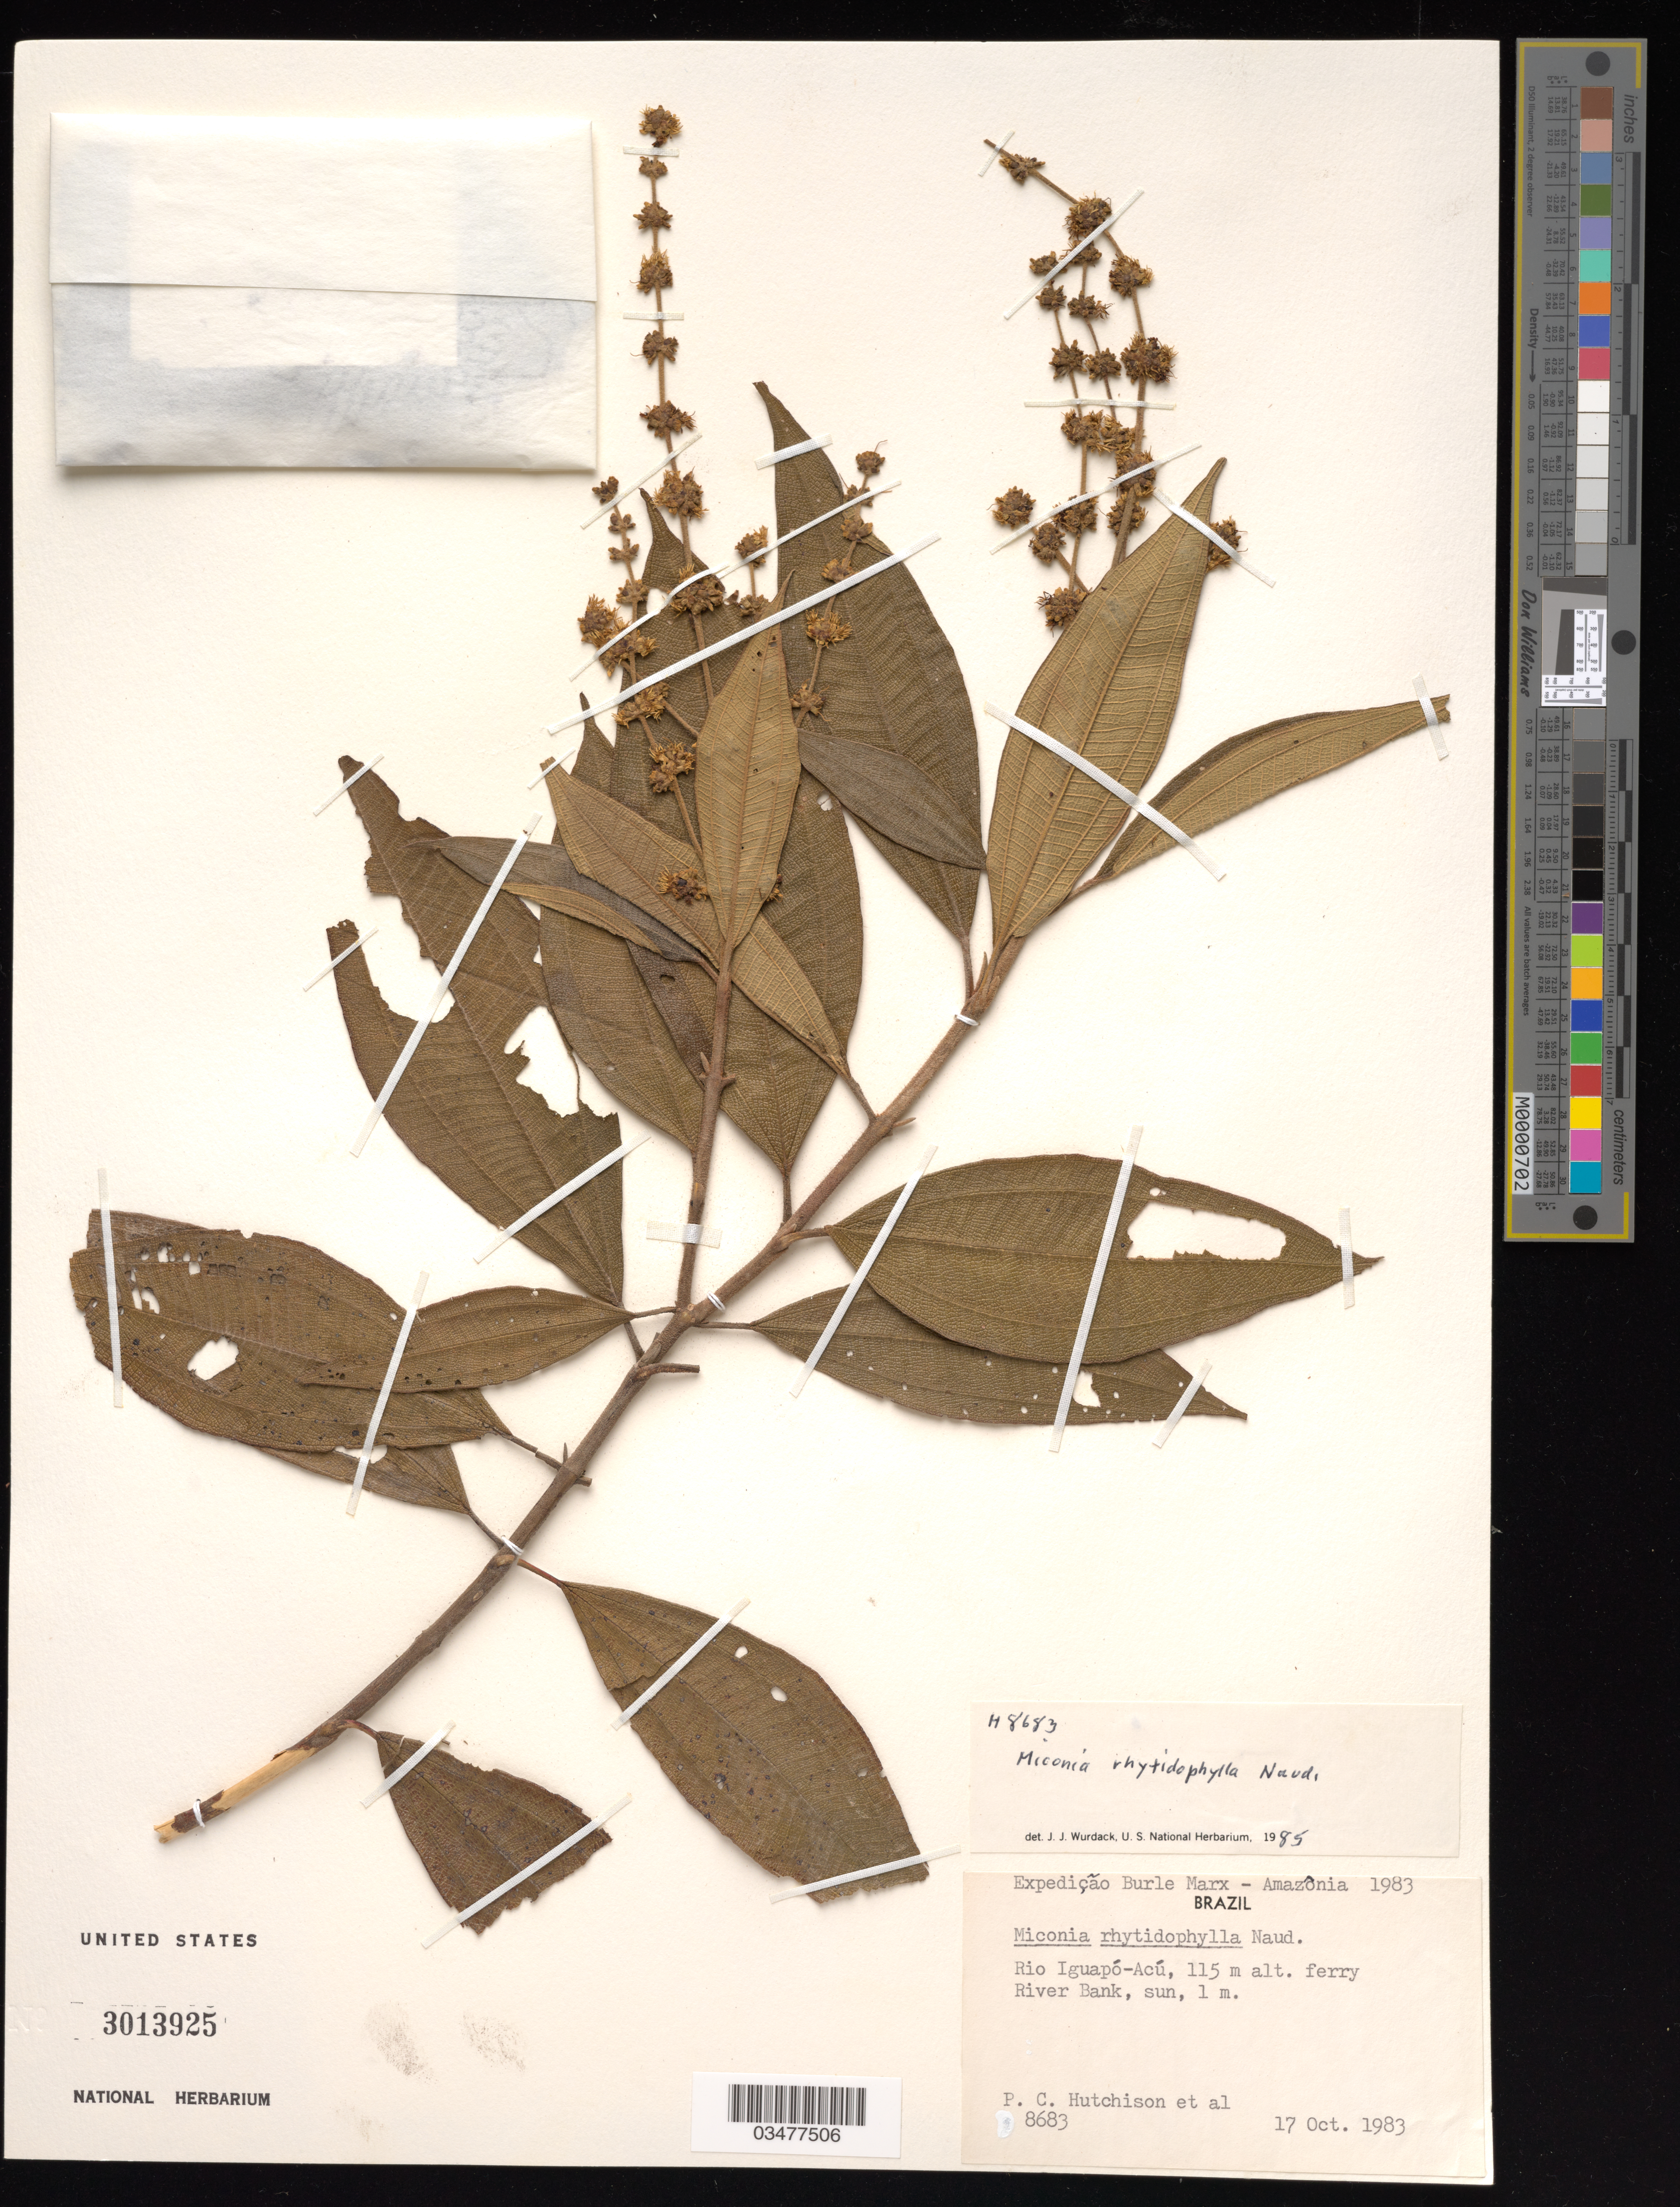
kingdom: Plantae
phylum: Tracheophyta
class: Magnoliopsida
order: Myrtales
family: Melastomataceae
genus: Miconia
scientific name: Miconia rhytidophylla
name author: Naudin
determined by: Wurdack, John J., (US), US (UNITED STATES)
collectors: P. C. Hutchison & et al.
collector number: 8683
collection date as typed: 17 Oct 1983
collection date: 1983-10-17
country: Brazil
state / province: Amazonas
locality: Igapó-Açu River, ferry River Bank.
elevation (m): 115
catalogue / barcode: US 3013925